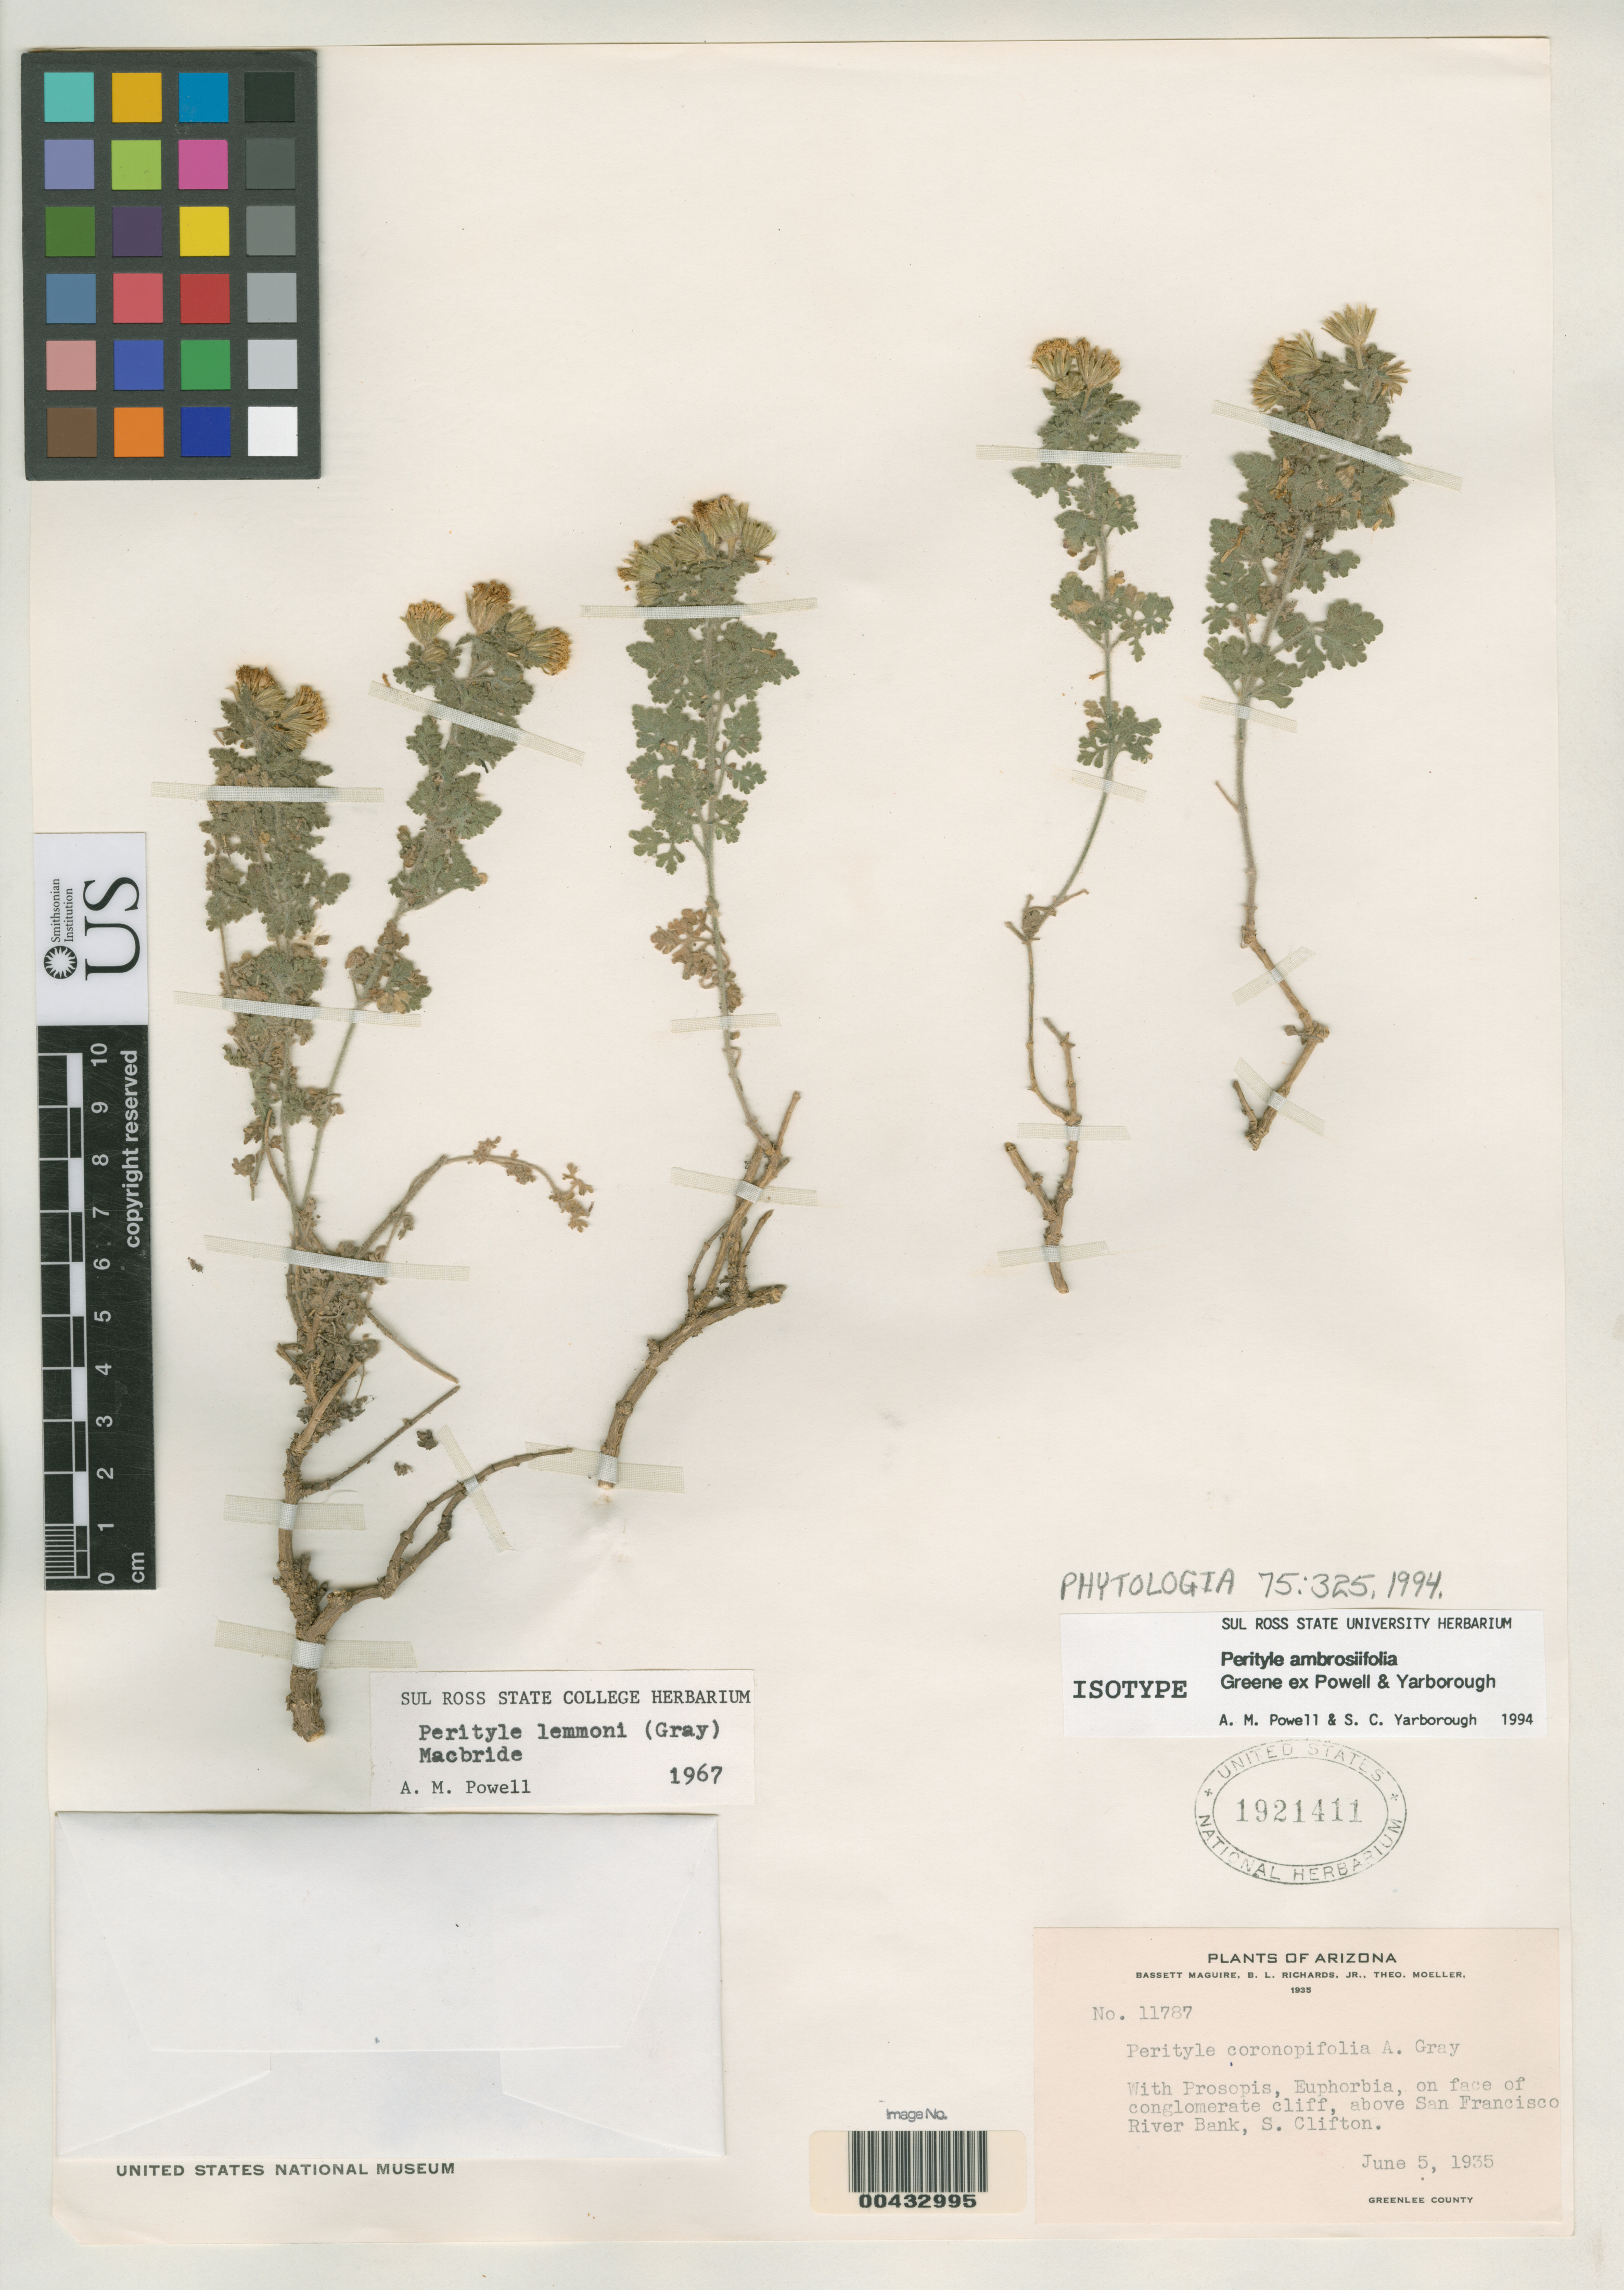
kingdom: Plantae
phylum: Tracheophyta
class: Magnoliopsida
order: Asterales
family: Asteraceae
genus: Perityle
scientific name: Perityle ambrosiifolia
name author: Greene ex A.M. Powell & Yarborough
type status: Isotype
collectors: B. Maguire, B. Richards & T. Moeller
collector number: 11787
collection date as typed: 05 Jun 1935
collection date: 1935-06-05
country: United States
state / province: Arizona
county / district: Greenlee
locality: Above San Francisco River Bank, S. Clifton.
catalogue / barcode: US 1921411